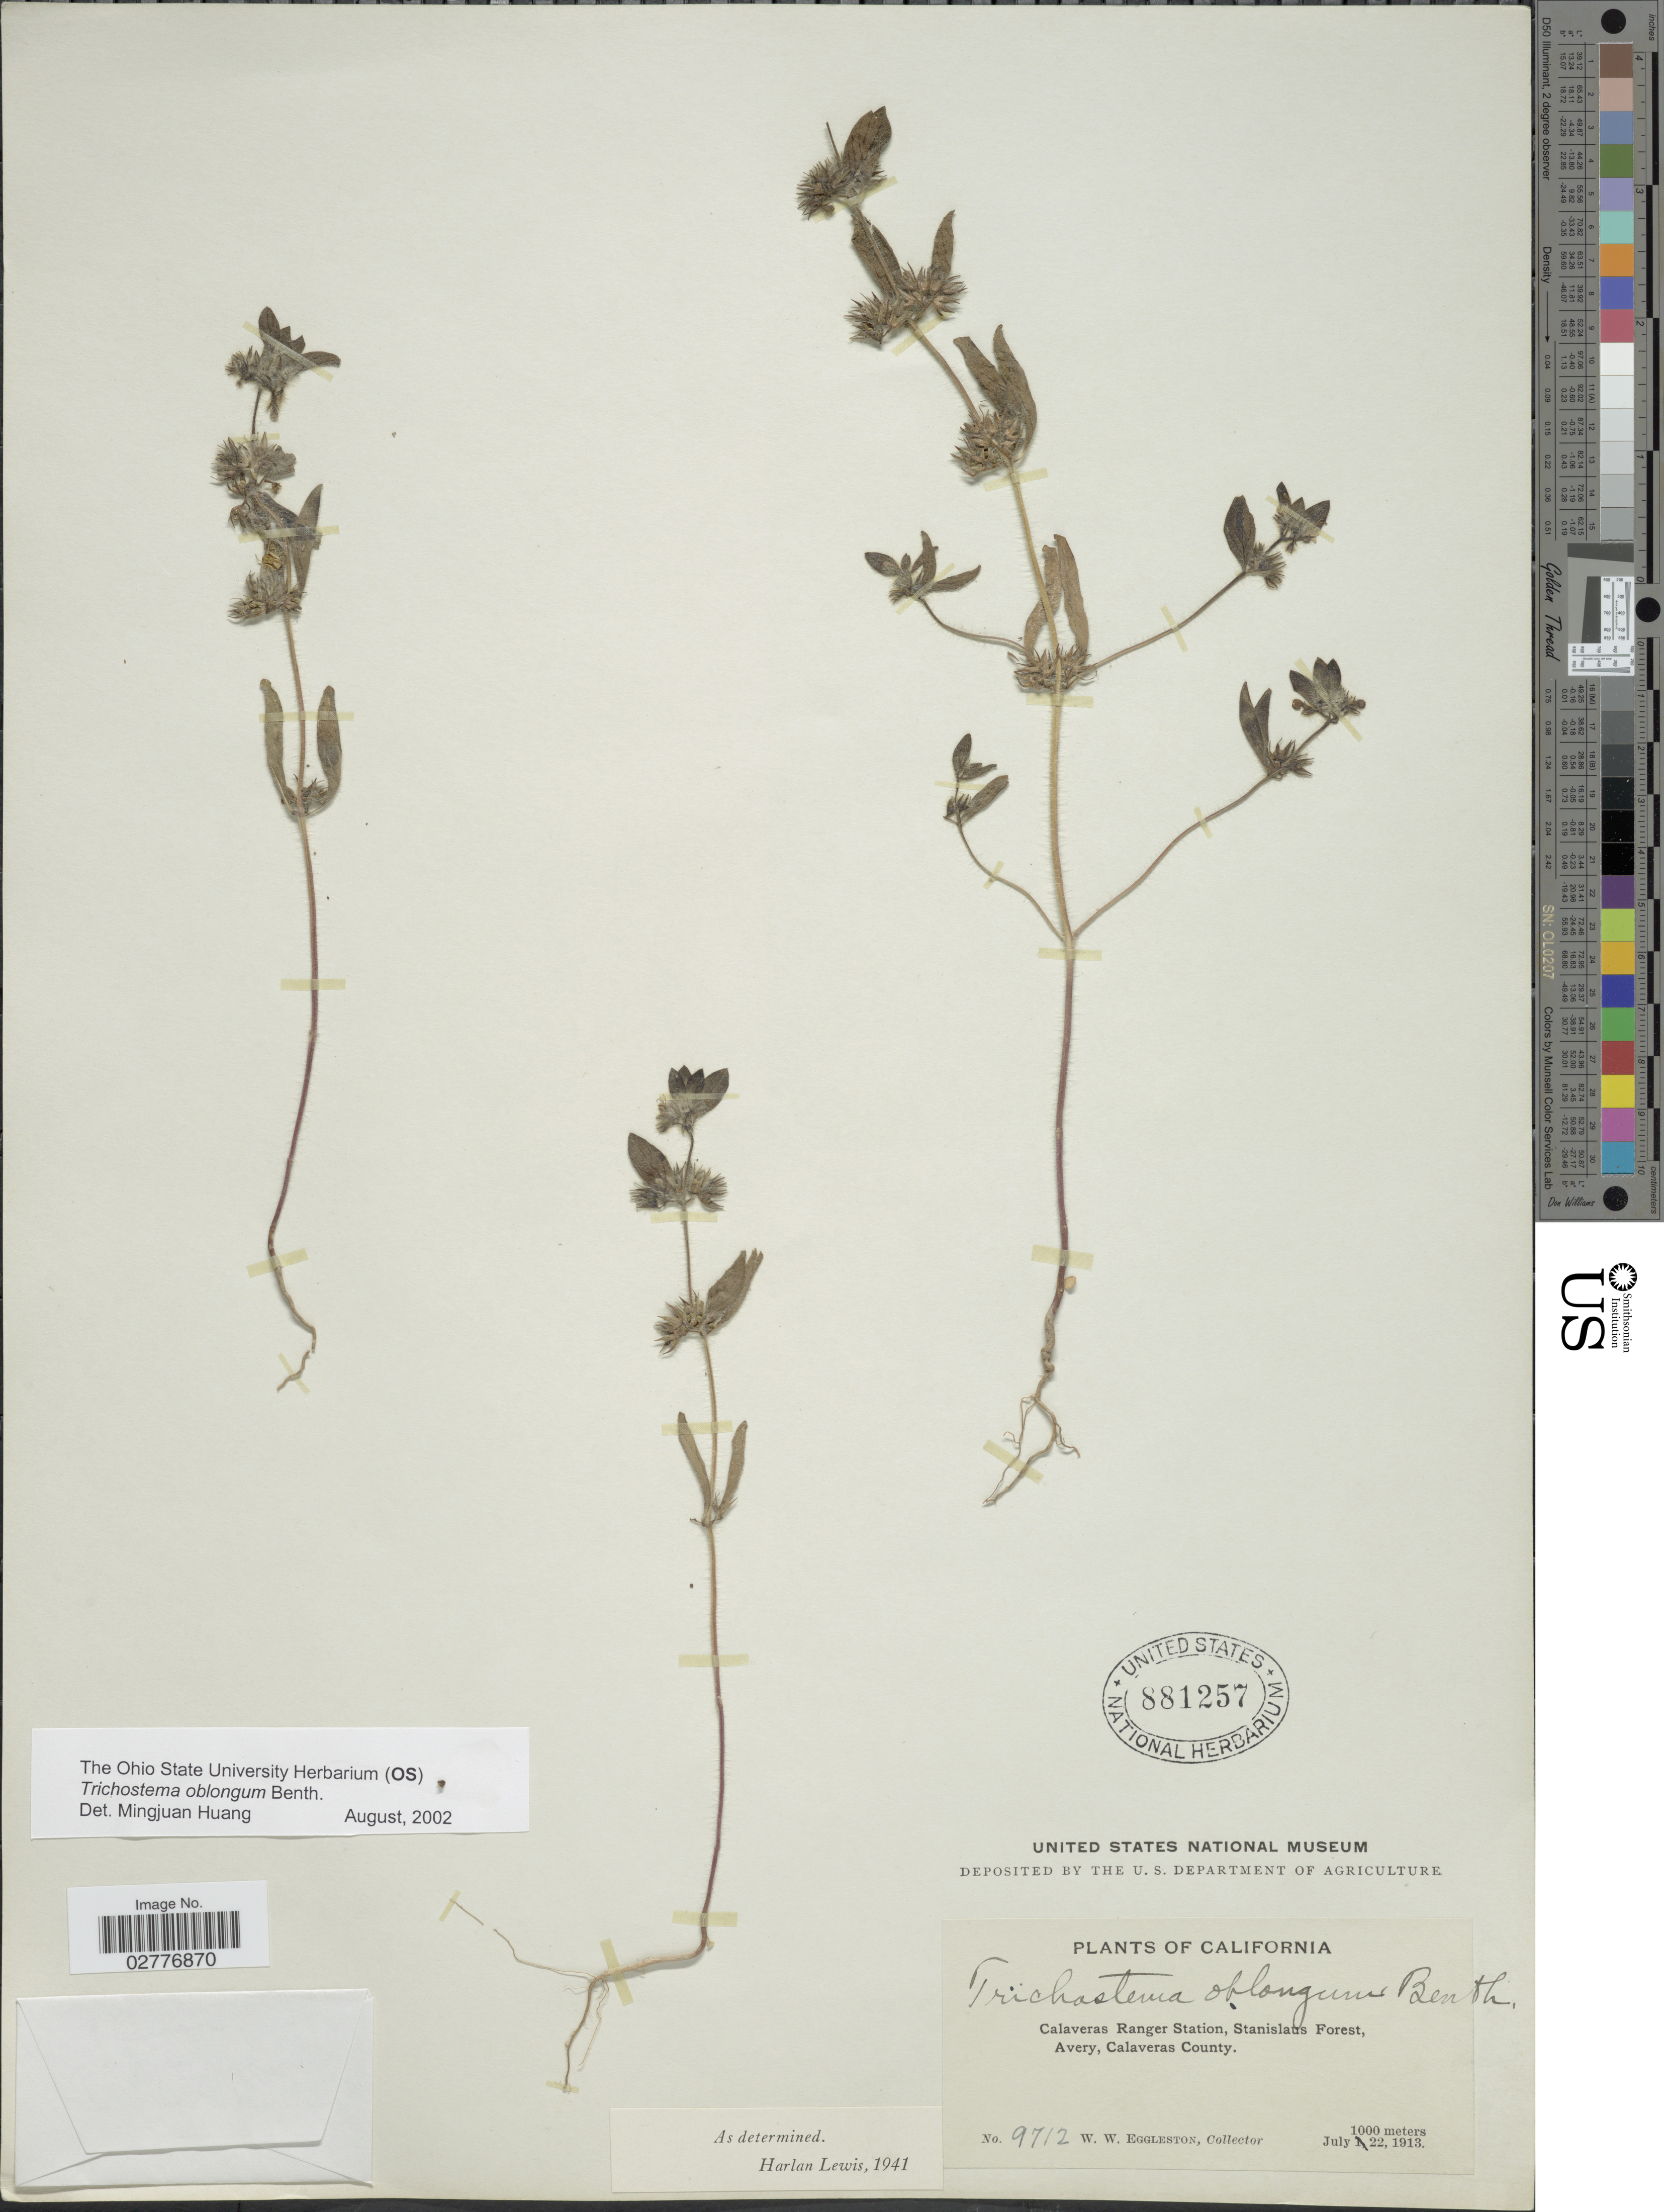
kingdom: Plantae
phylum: Tracheophyta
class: Magnoliopsida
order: Lamiales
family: Lamiaceae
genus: Trichostema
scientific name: Trichostema oblongum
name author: Benth.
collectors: W. W. Eggleston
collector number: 9712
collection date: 1913-07-22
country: United States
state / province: California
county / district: Calaveras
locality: Calaveras Ranger Station, Stanislaus Forest, Avery, Calaveras County.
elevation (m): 1000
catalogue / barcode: US 881257